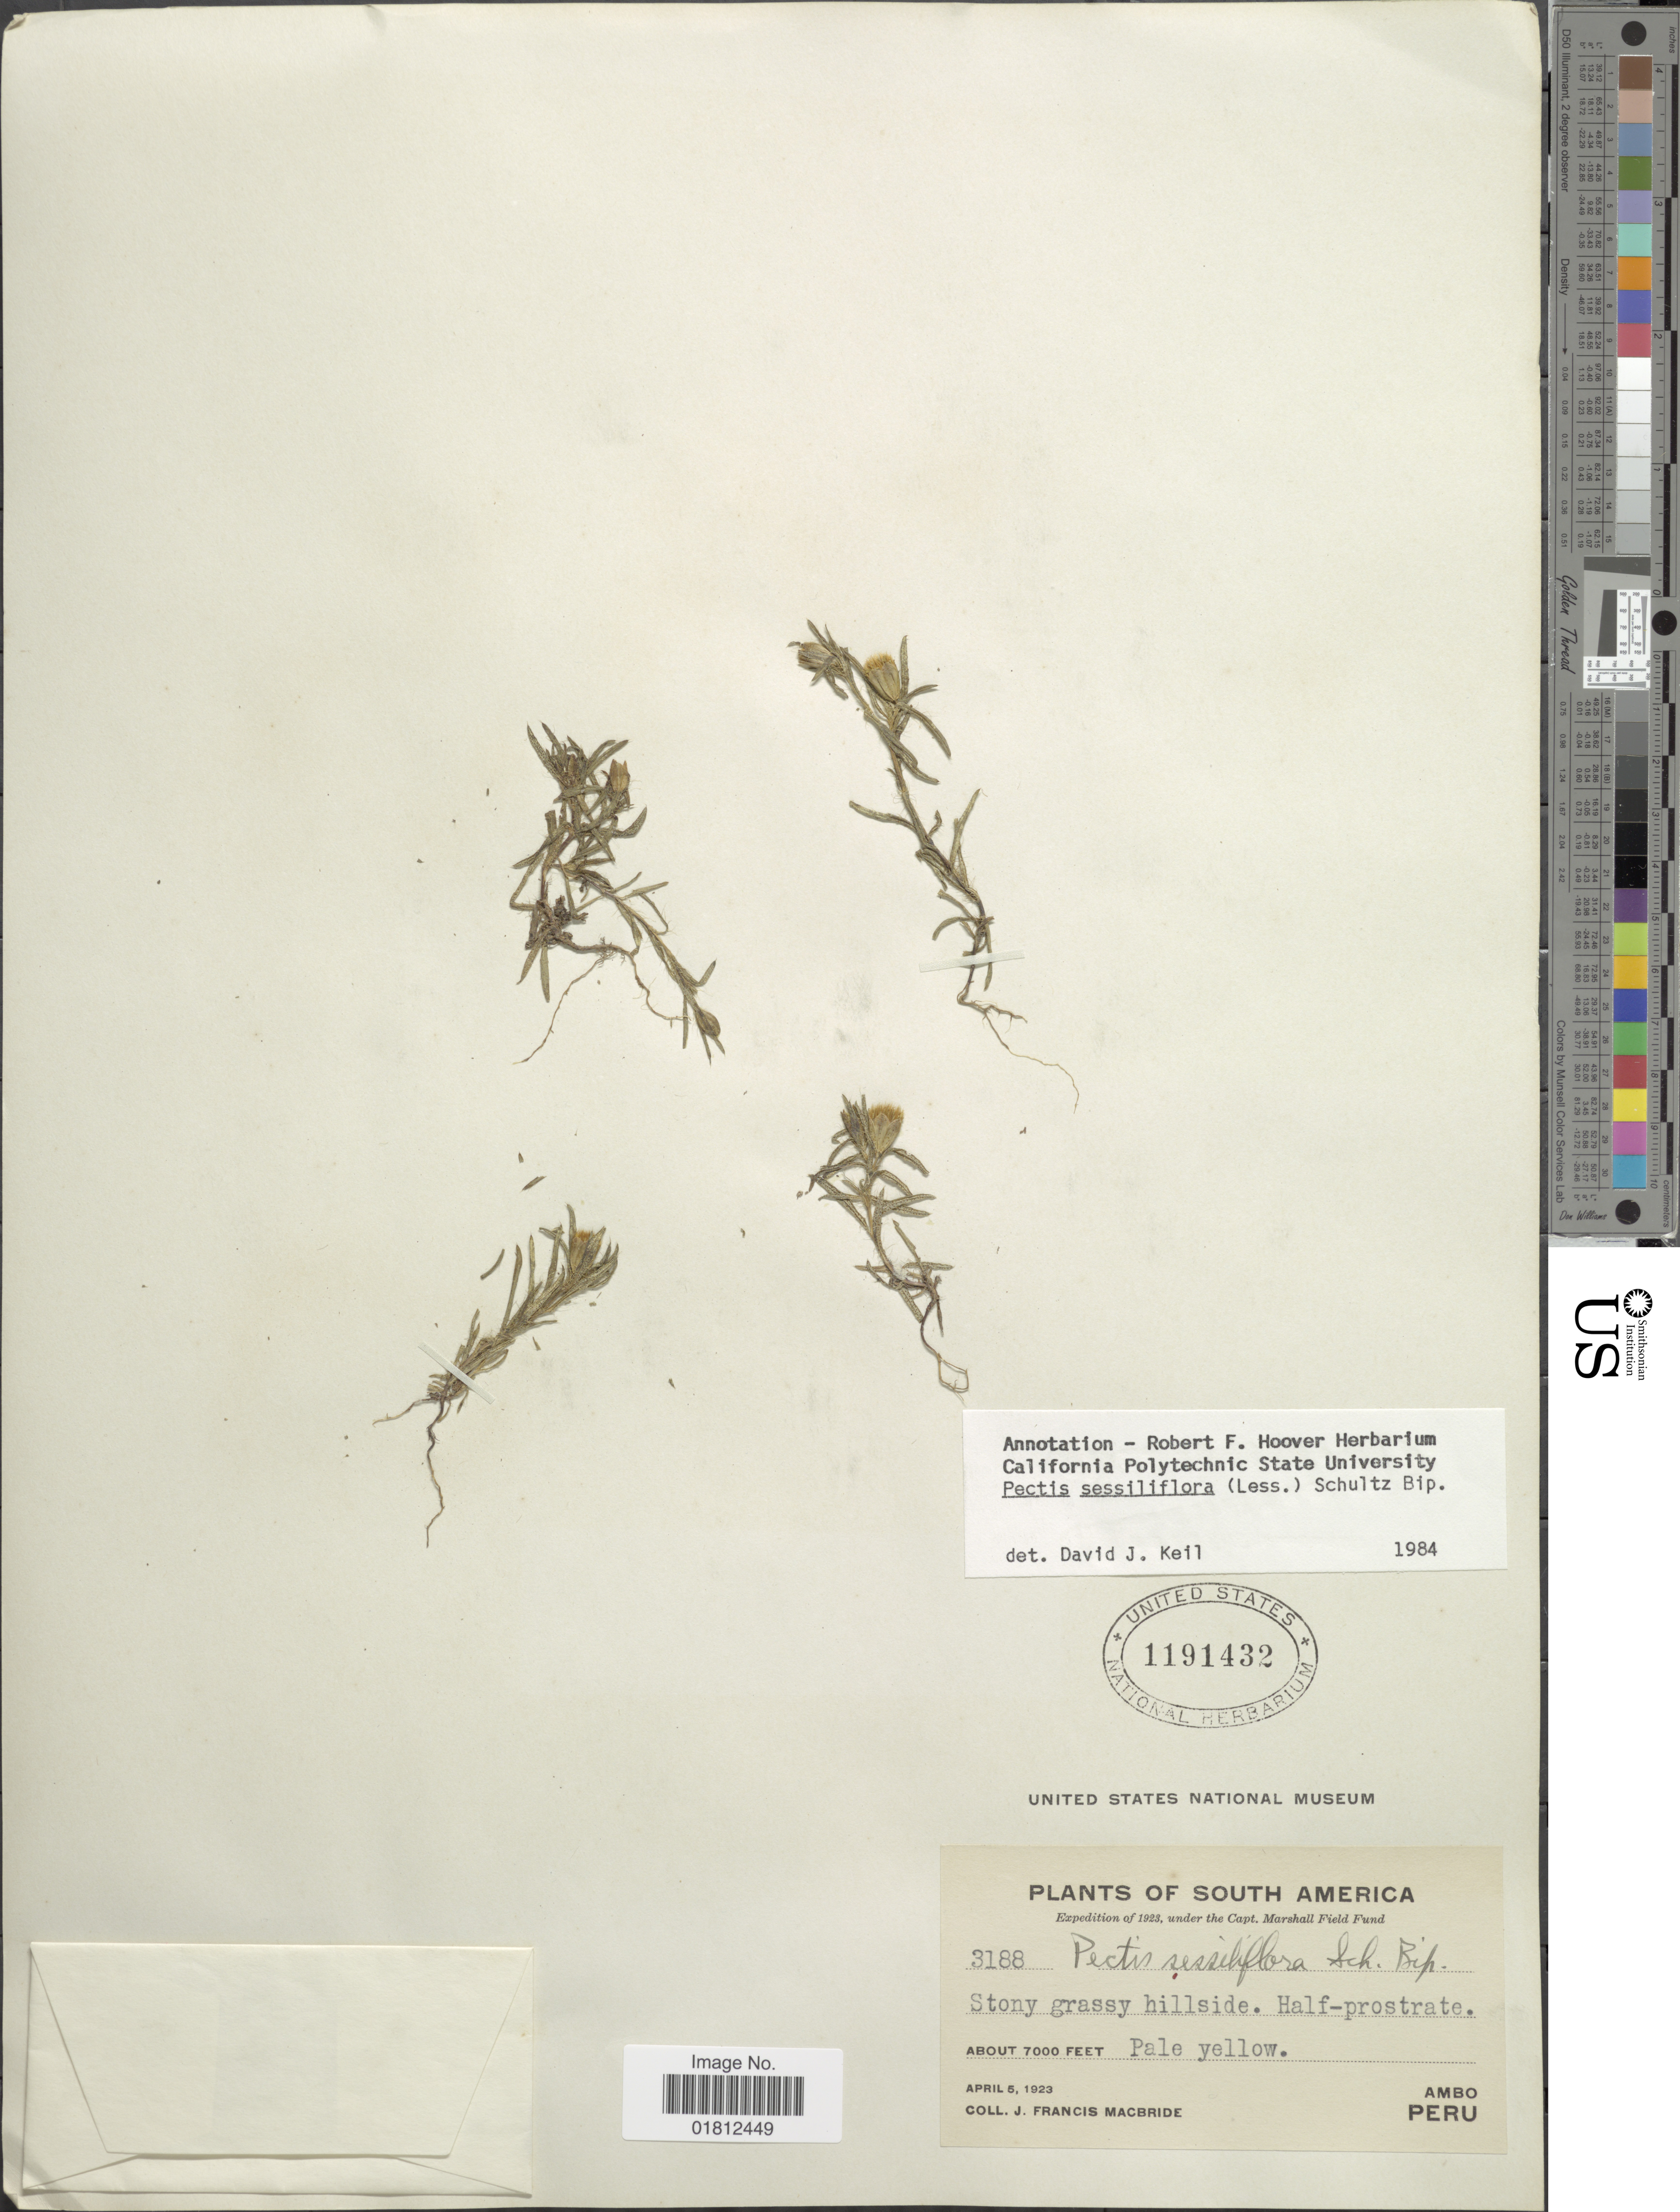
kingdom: Plantae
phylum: Tracheophyta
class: Magnoliopsida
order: Asterales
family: Asteraceae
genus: Pectis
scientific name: Pectis sessiliflora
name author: (Less.) Sch. Bip.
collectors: J. F. Macbride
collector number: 3188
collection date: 1923-04-05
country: Peru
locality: South America, stony grassy hillside, Ambo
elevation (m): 2134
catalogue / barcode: US 1191432